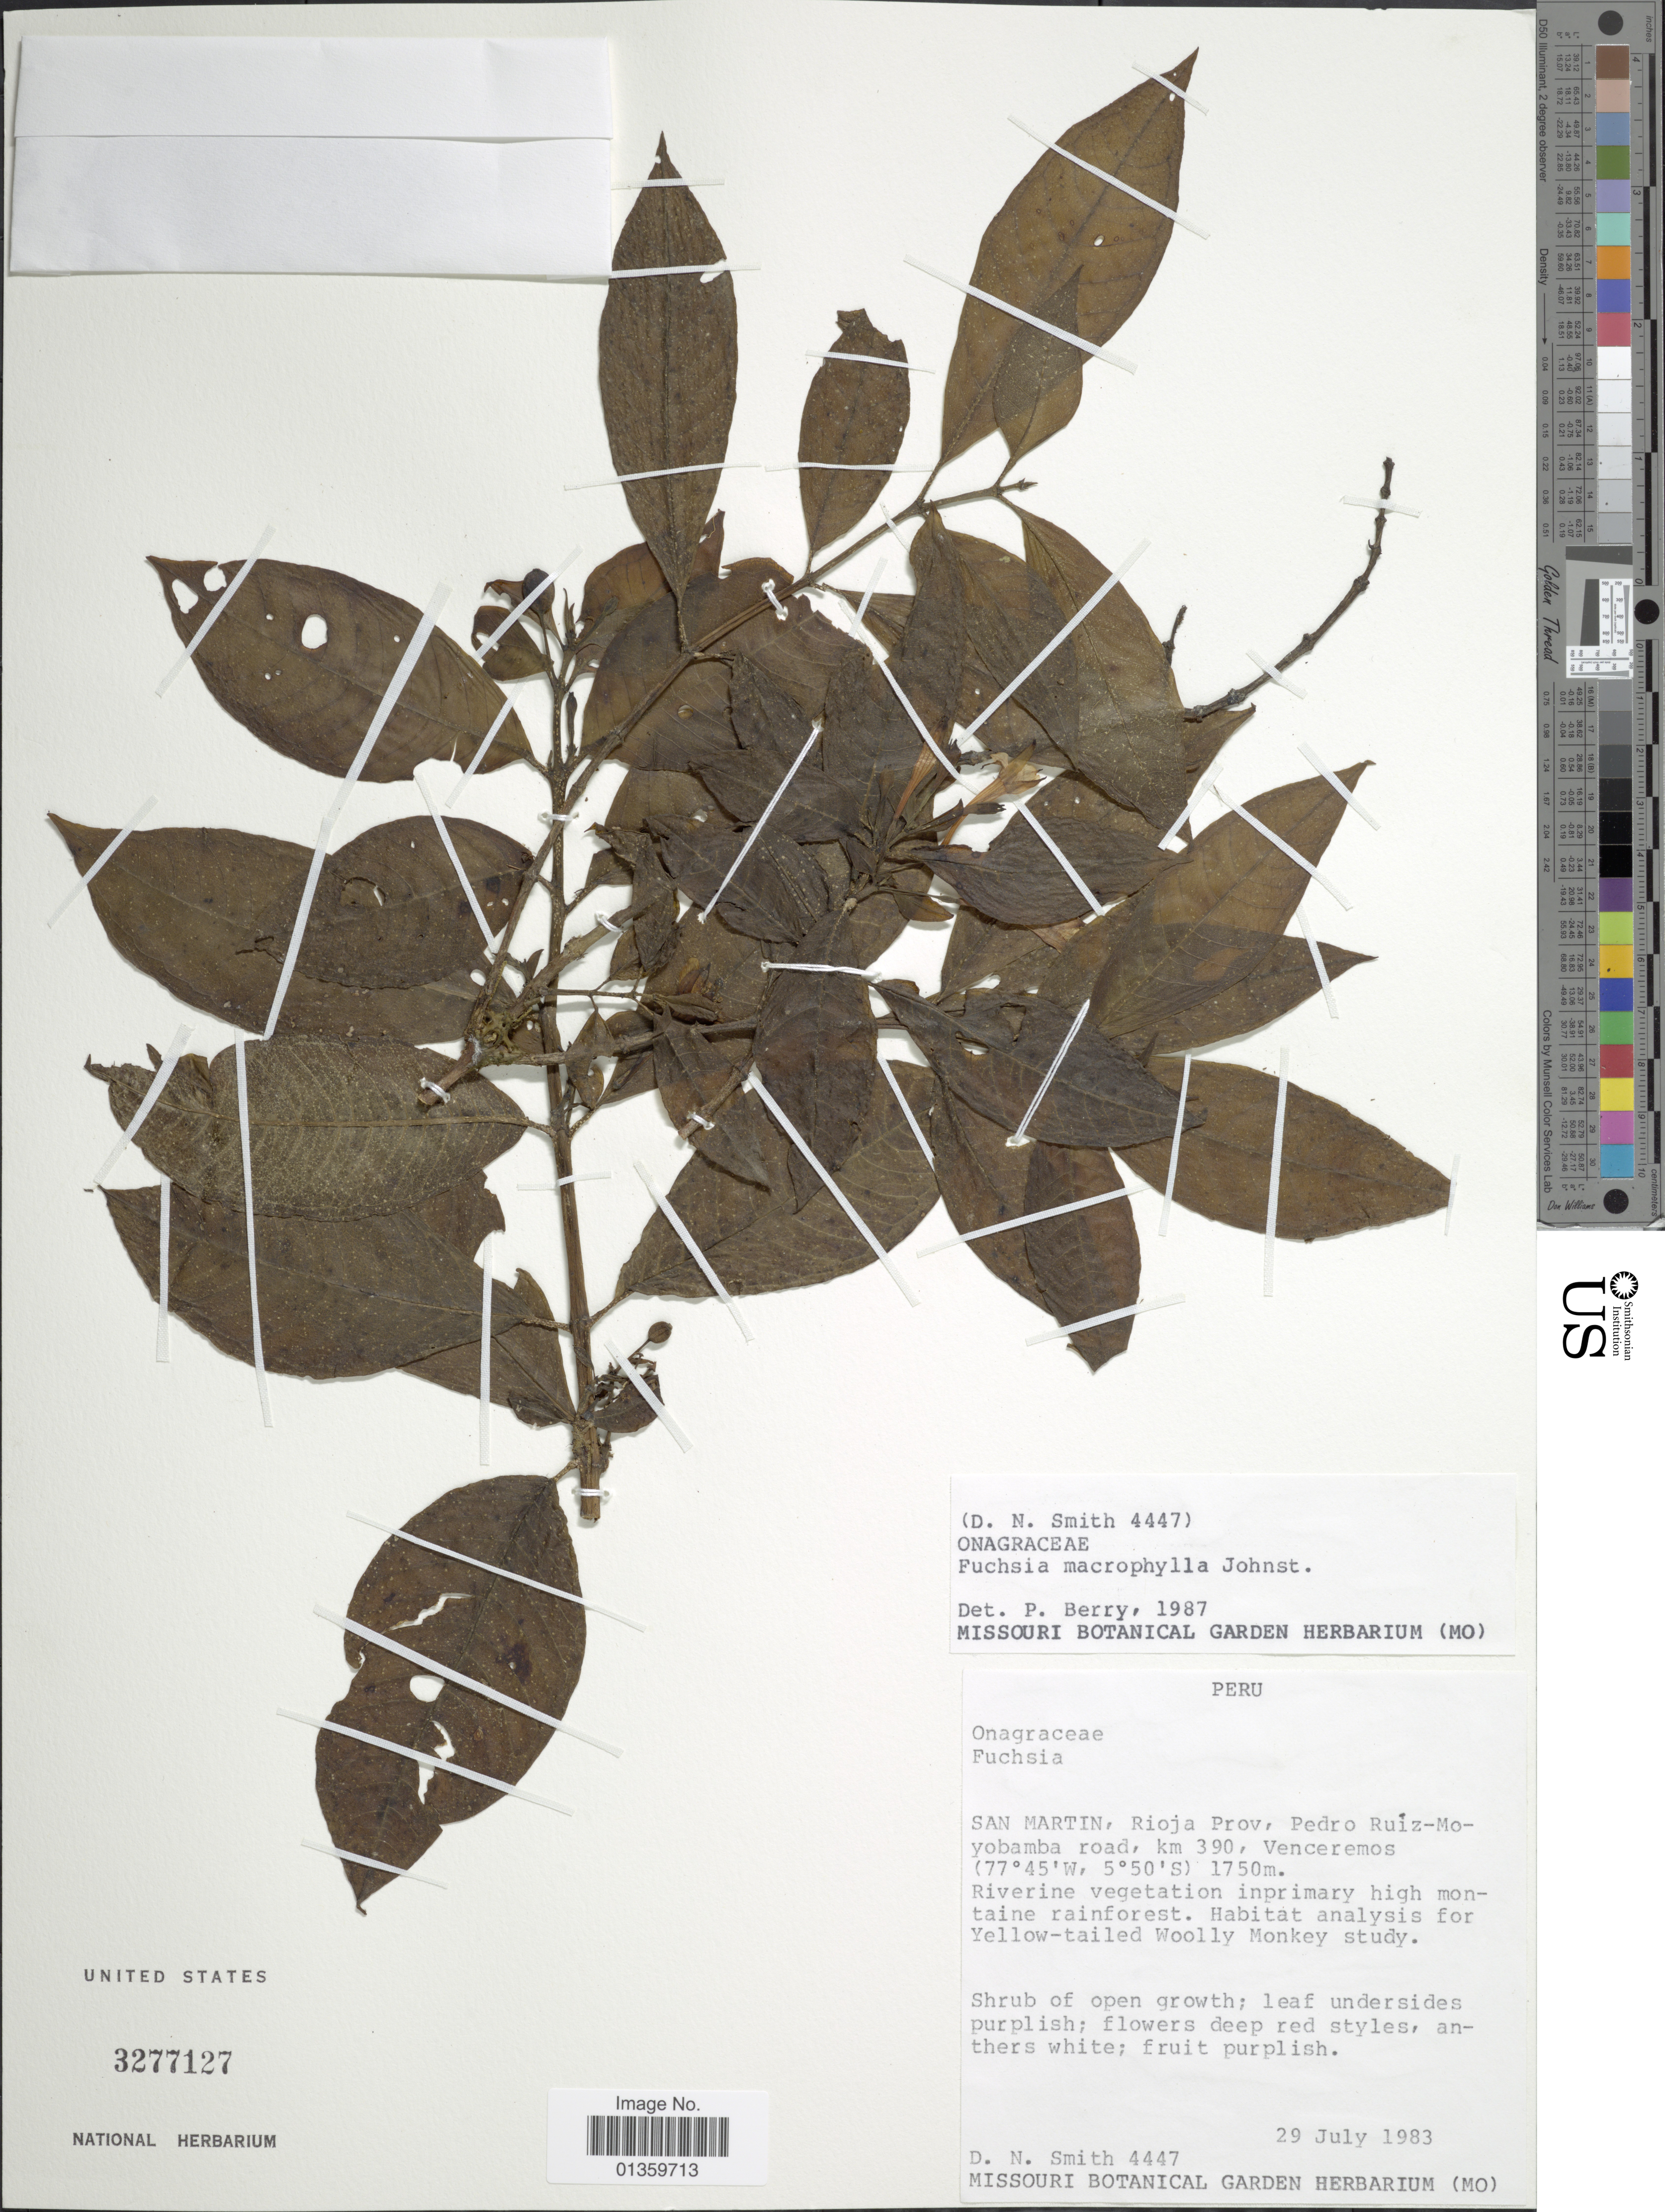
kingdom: Plantae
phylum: Tracheophyta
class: Magnoliopsida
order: Myrtales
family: Onagraceae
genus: Fuchsia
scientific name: Fuchsia macrophylla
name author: I.M. Johnst.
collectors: D. Smith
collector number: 4447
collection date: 1983-07-29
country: Peru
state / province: San Martín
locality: Rioja Prov, Pedro Ruiz-Moyobamba road, km 390, Venceremos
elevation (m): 1750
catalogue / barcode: US 3277127